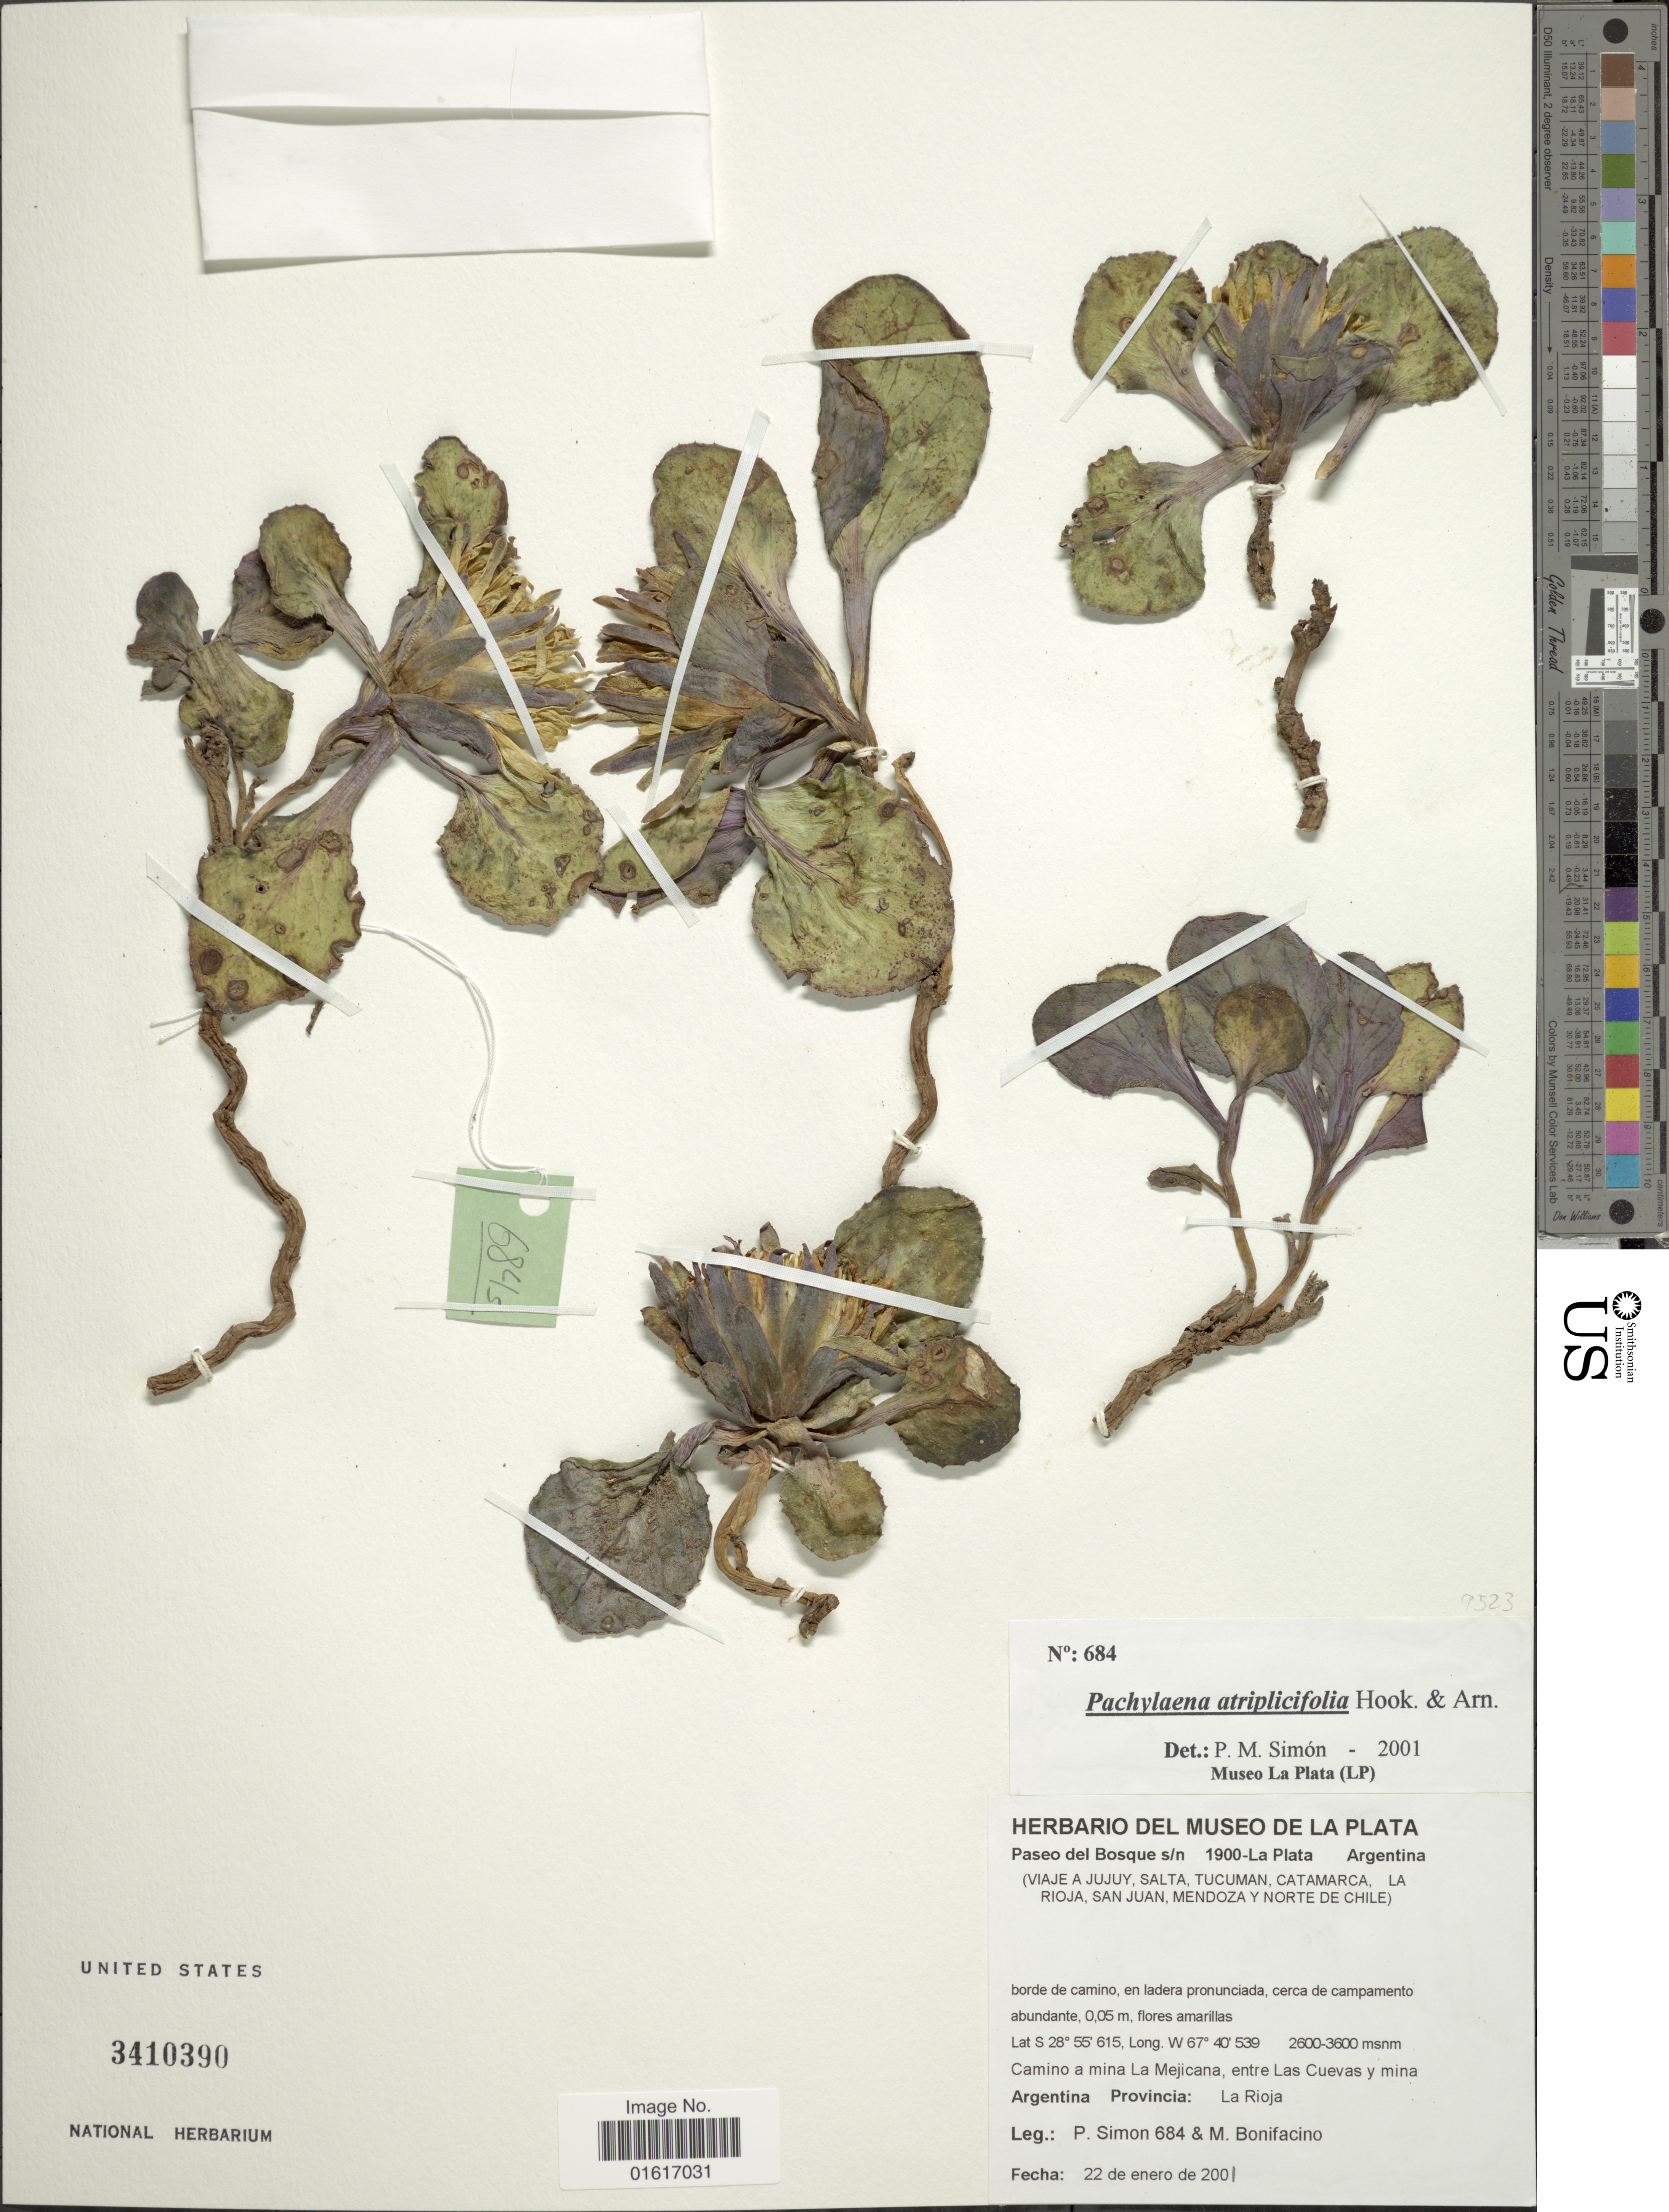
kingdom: Plantae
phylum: Tracheophyta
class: Magnoliopsida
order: Asterales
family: Asteraceae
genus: Pachylaena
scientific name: Pachylaena atriplicifolia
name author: D. Don ex Arn.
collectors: P. Simon & M. Bonifacino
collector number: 684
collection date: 2001-01-22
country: Argentina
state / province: La Rioja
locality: Camino a mina La Mejicana, entre Las Cuevas y Mina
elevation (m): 2600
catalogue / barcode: US 3410390